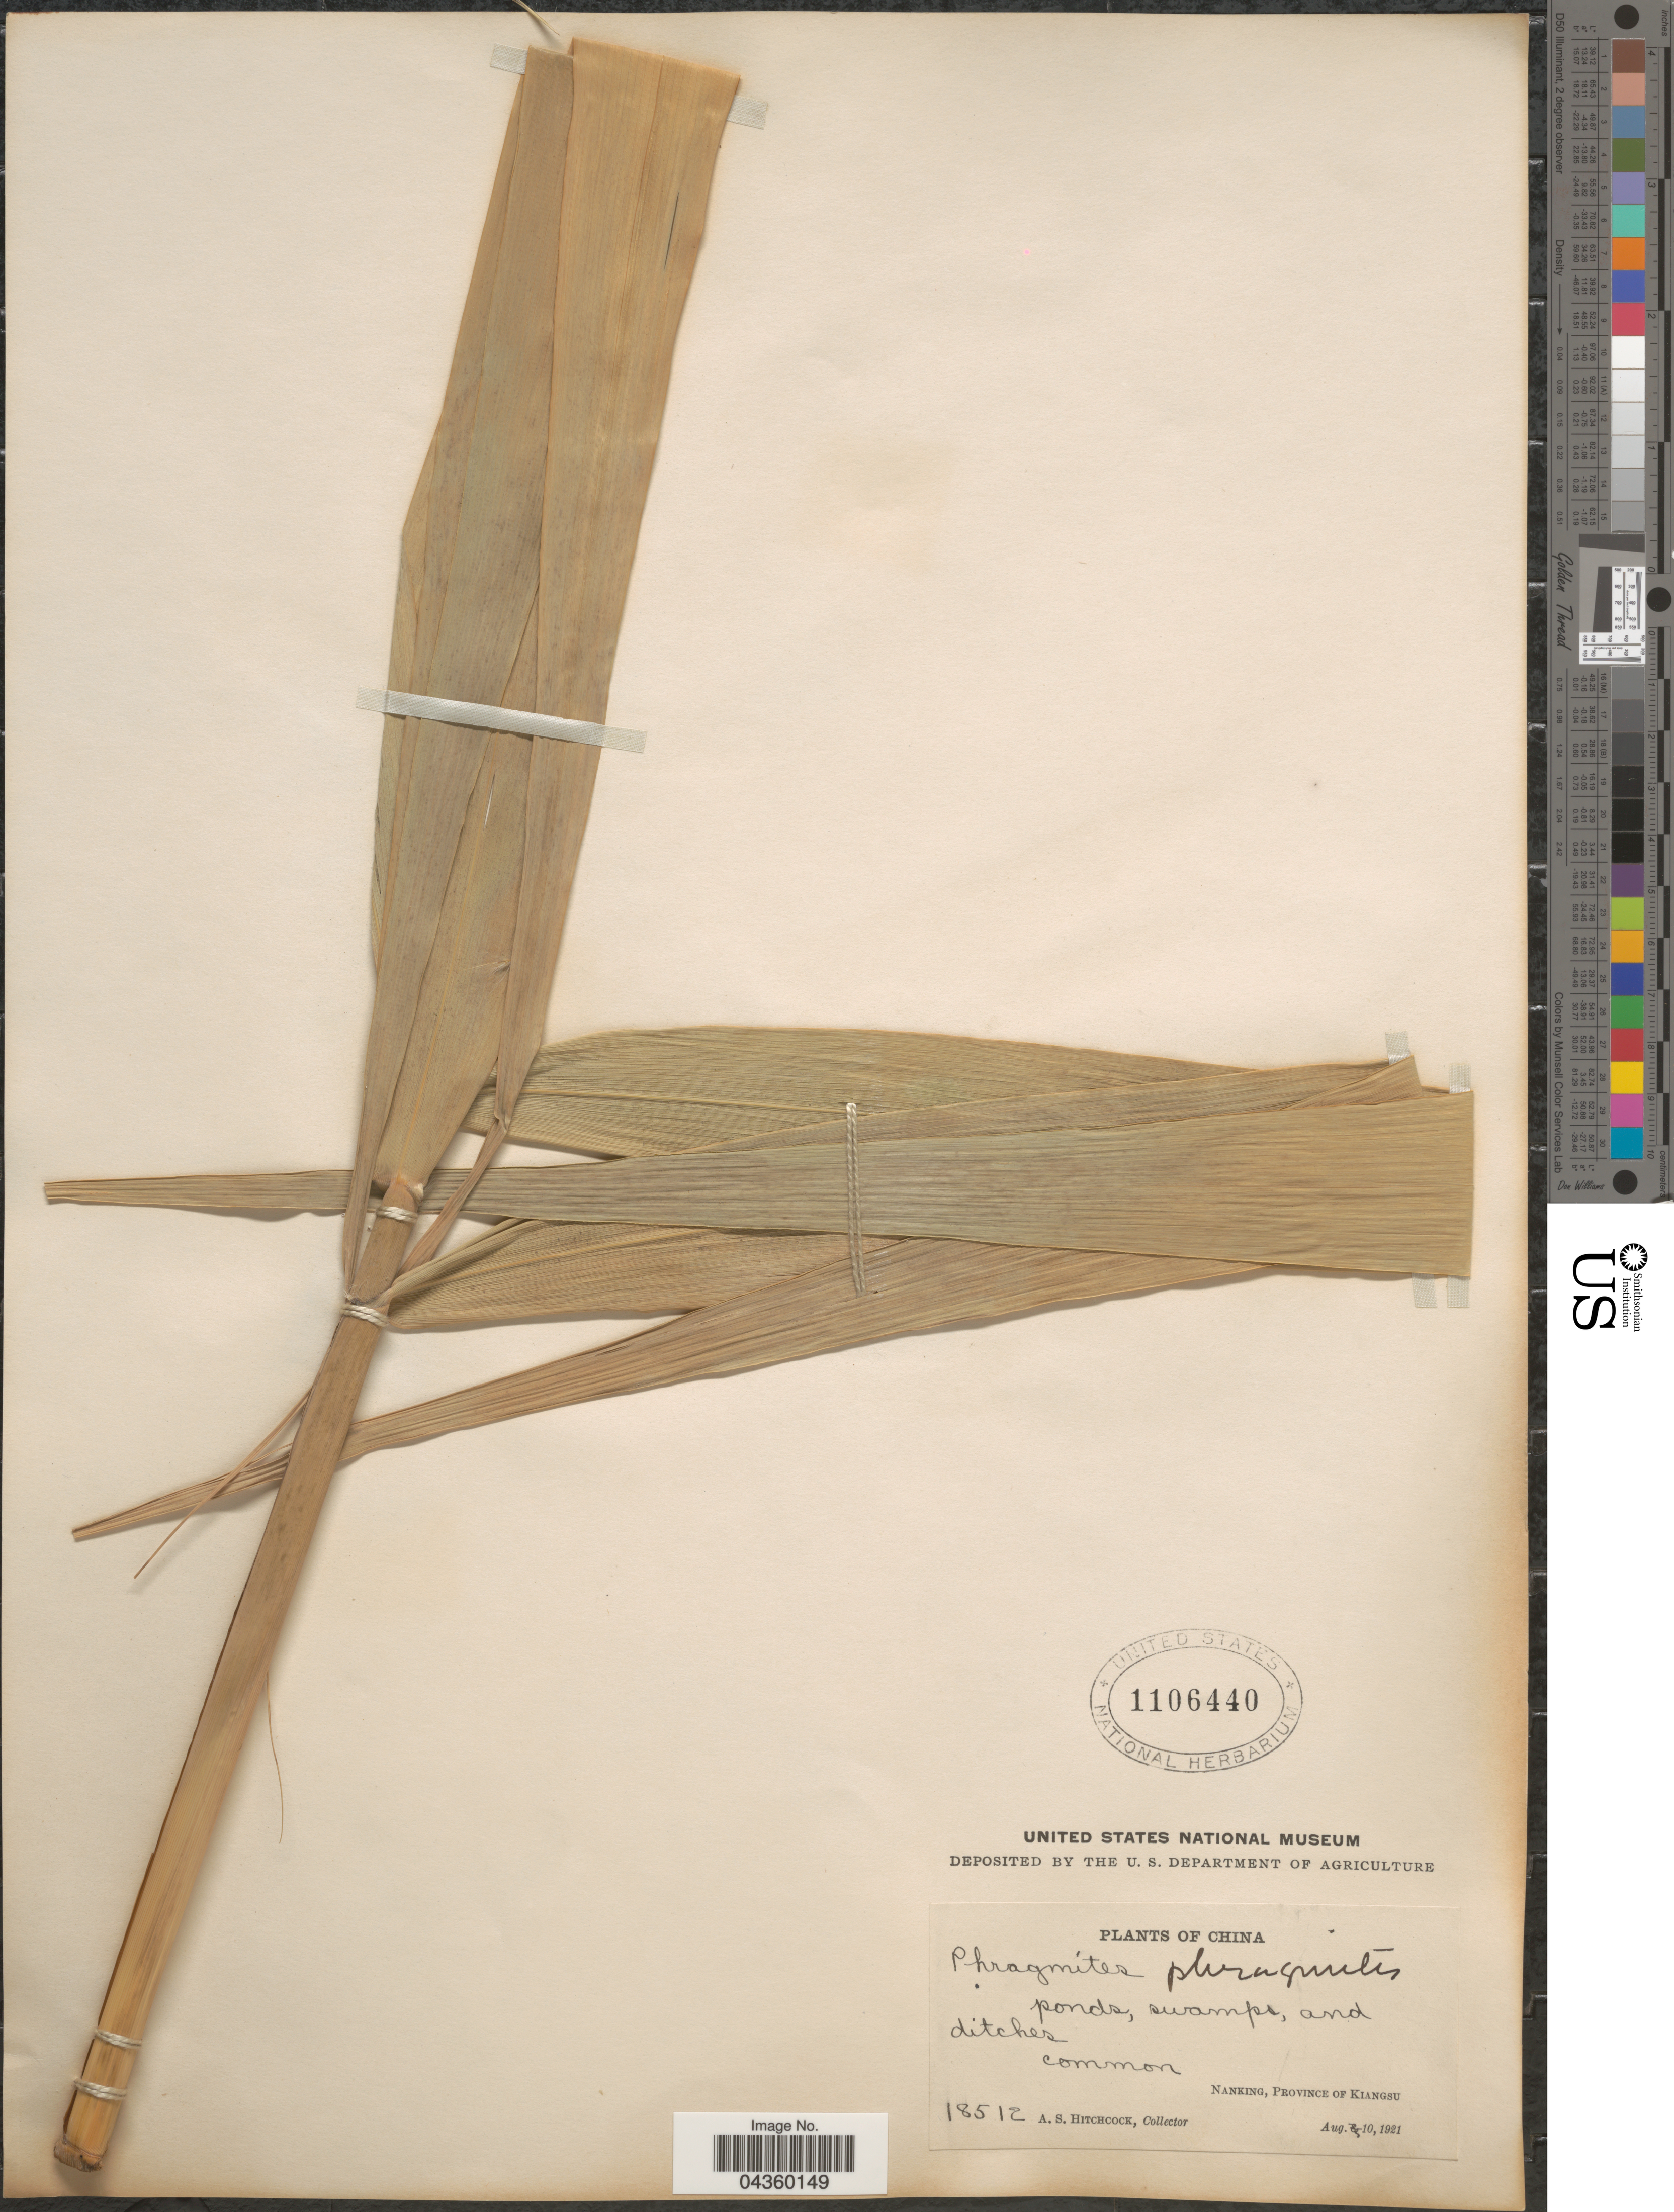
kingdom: Plantae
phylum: Tracheophyta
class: Liliopsida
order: Poales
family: Poaceae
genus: Phragmites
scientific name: Phragmites australis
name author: (Cav.) Trin. ex Steud.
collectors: A. S. Hitchcock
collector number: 18512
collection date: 1921-08-10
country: China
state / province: Jiangsu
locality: Nanking, Province of Kiangsu.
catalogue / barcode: US 1106440